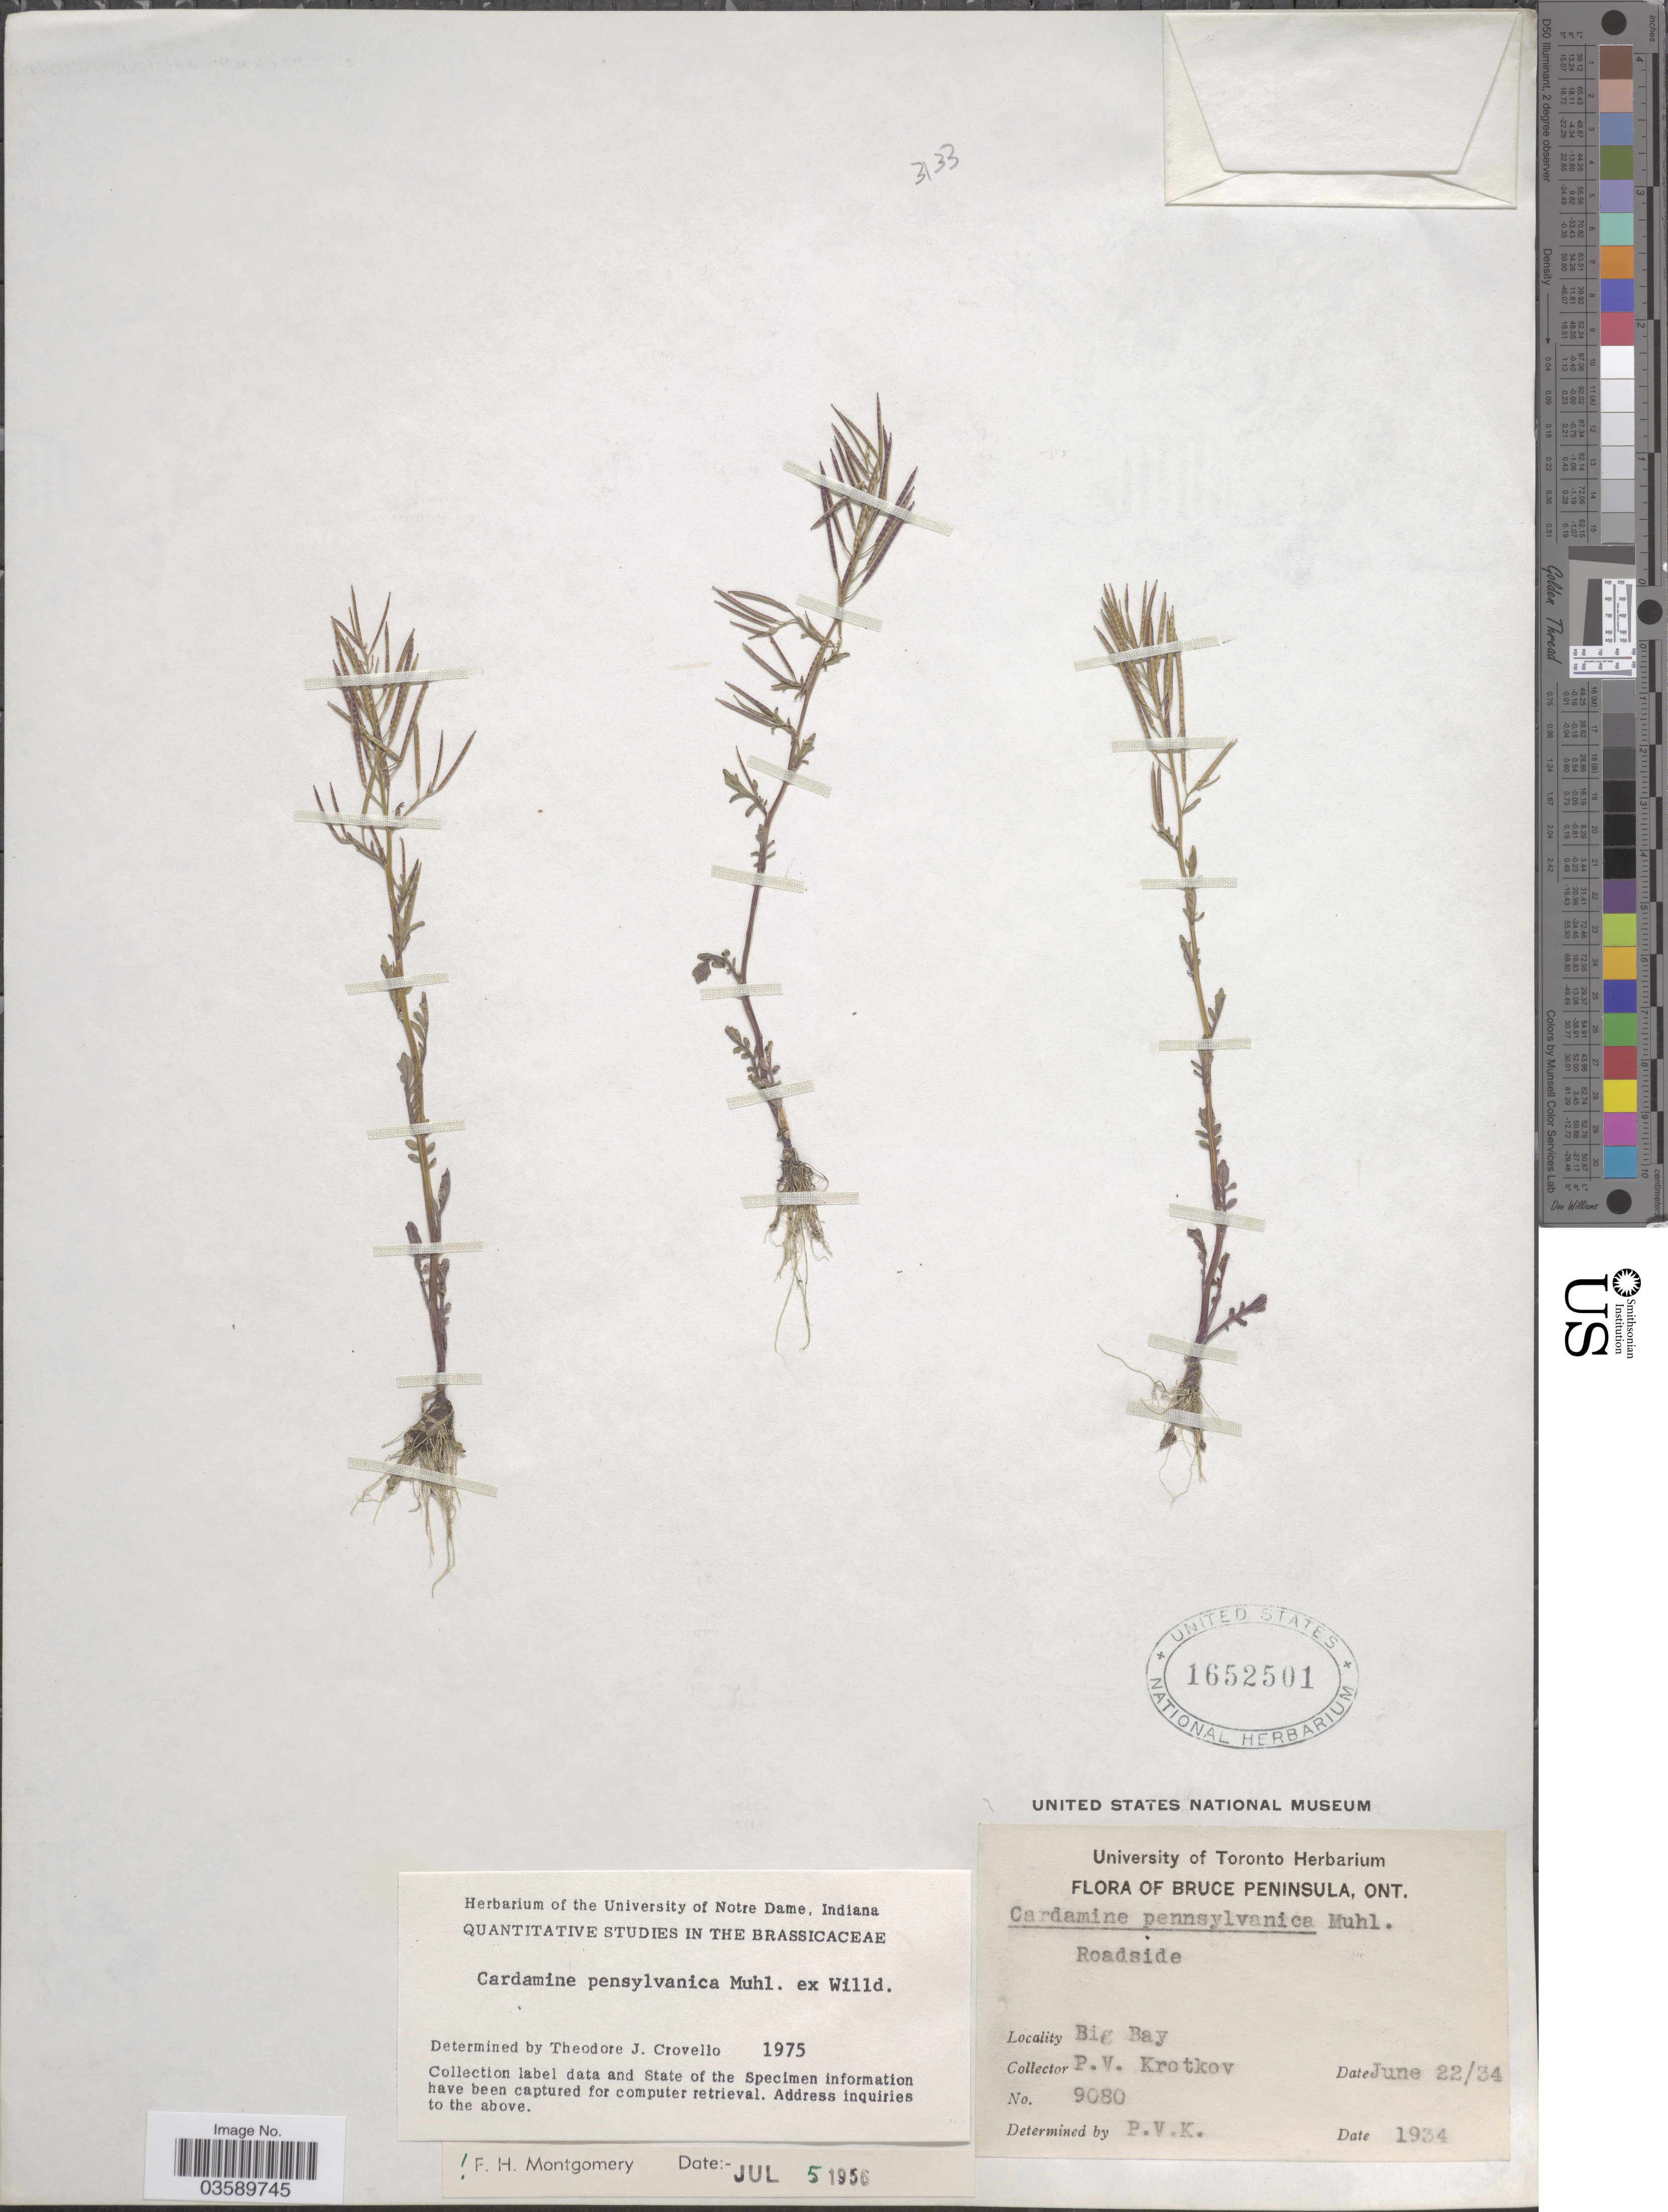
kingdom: Plantae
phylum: Tracheophyta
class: Magnoliopsida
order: Brassicales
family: Brassicaceae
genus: Cardamine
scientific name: Cardamine pensylvanica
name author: Muhl. ex Willd.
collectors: P. V. Krotkov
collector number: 9080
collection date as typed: Transcribed d/m/y: 22/6/34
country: Canada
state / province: Ontario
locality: Bruce Peninsula. Big Bay.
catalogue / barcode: US 1652501